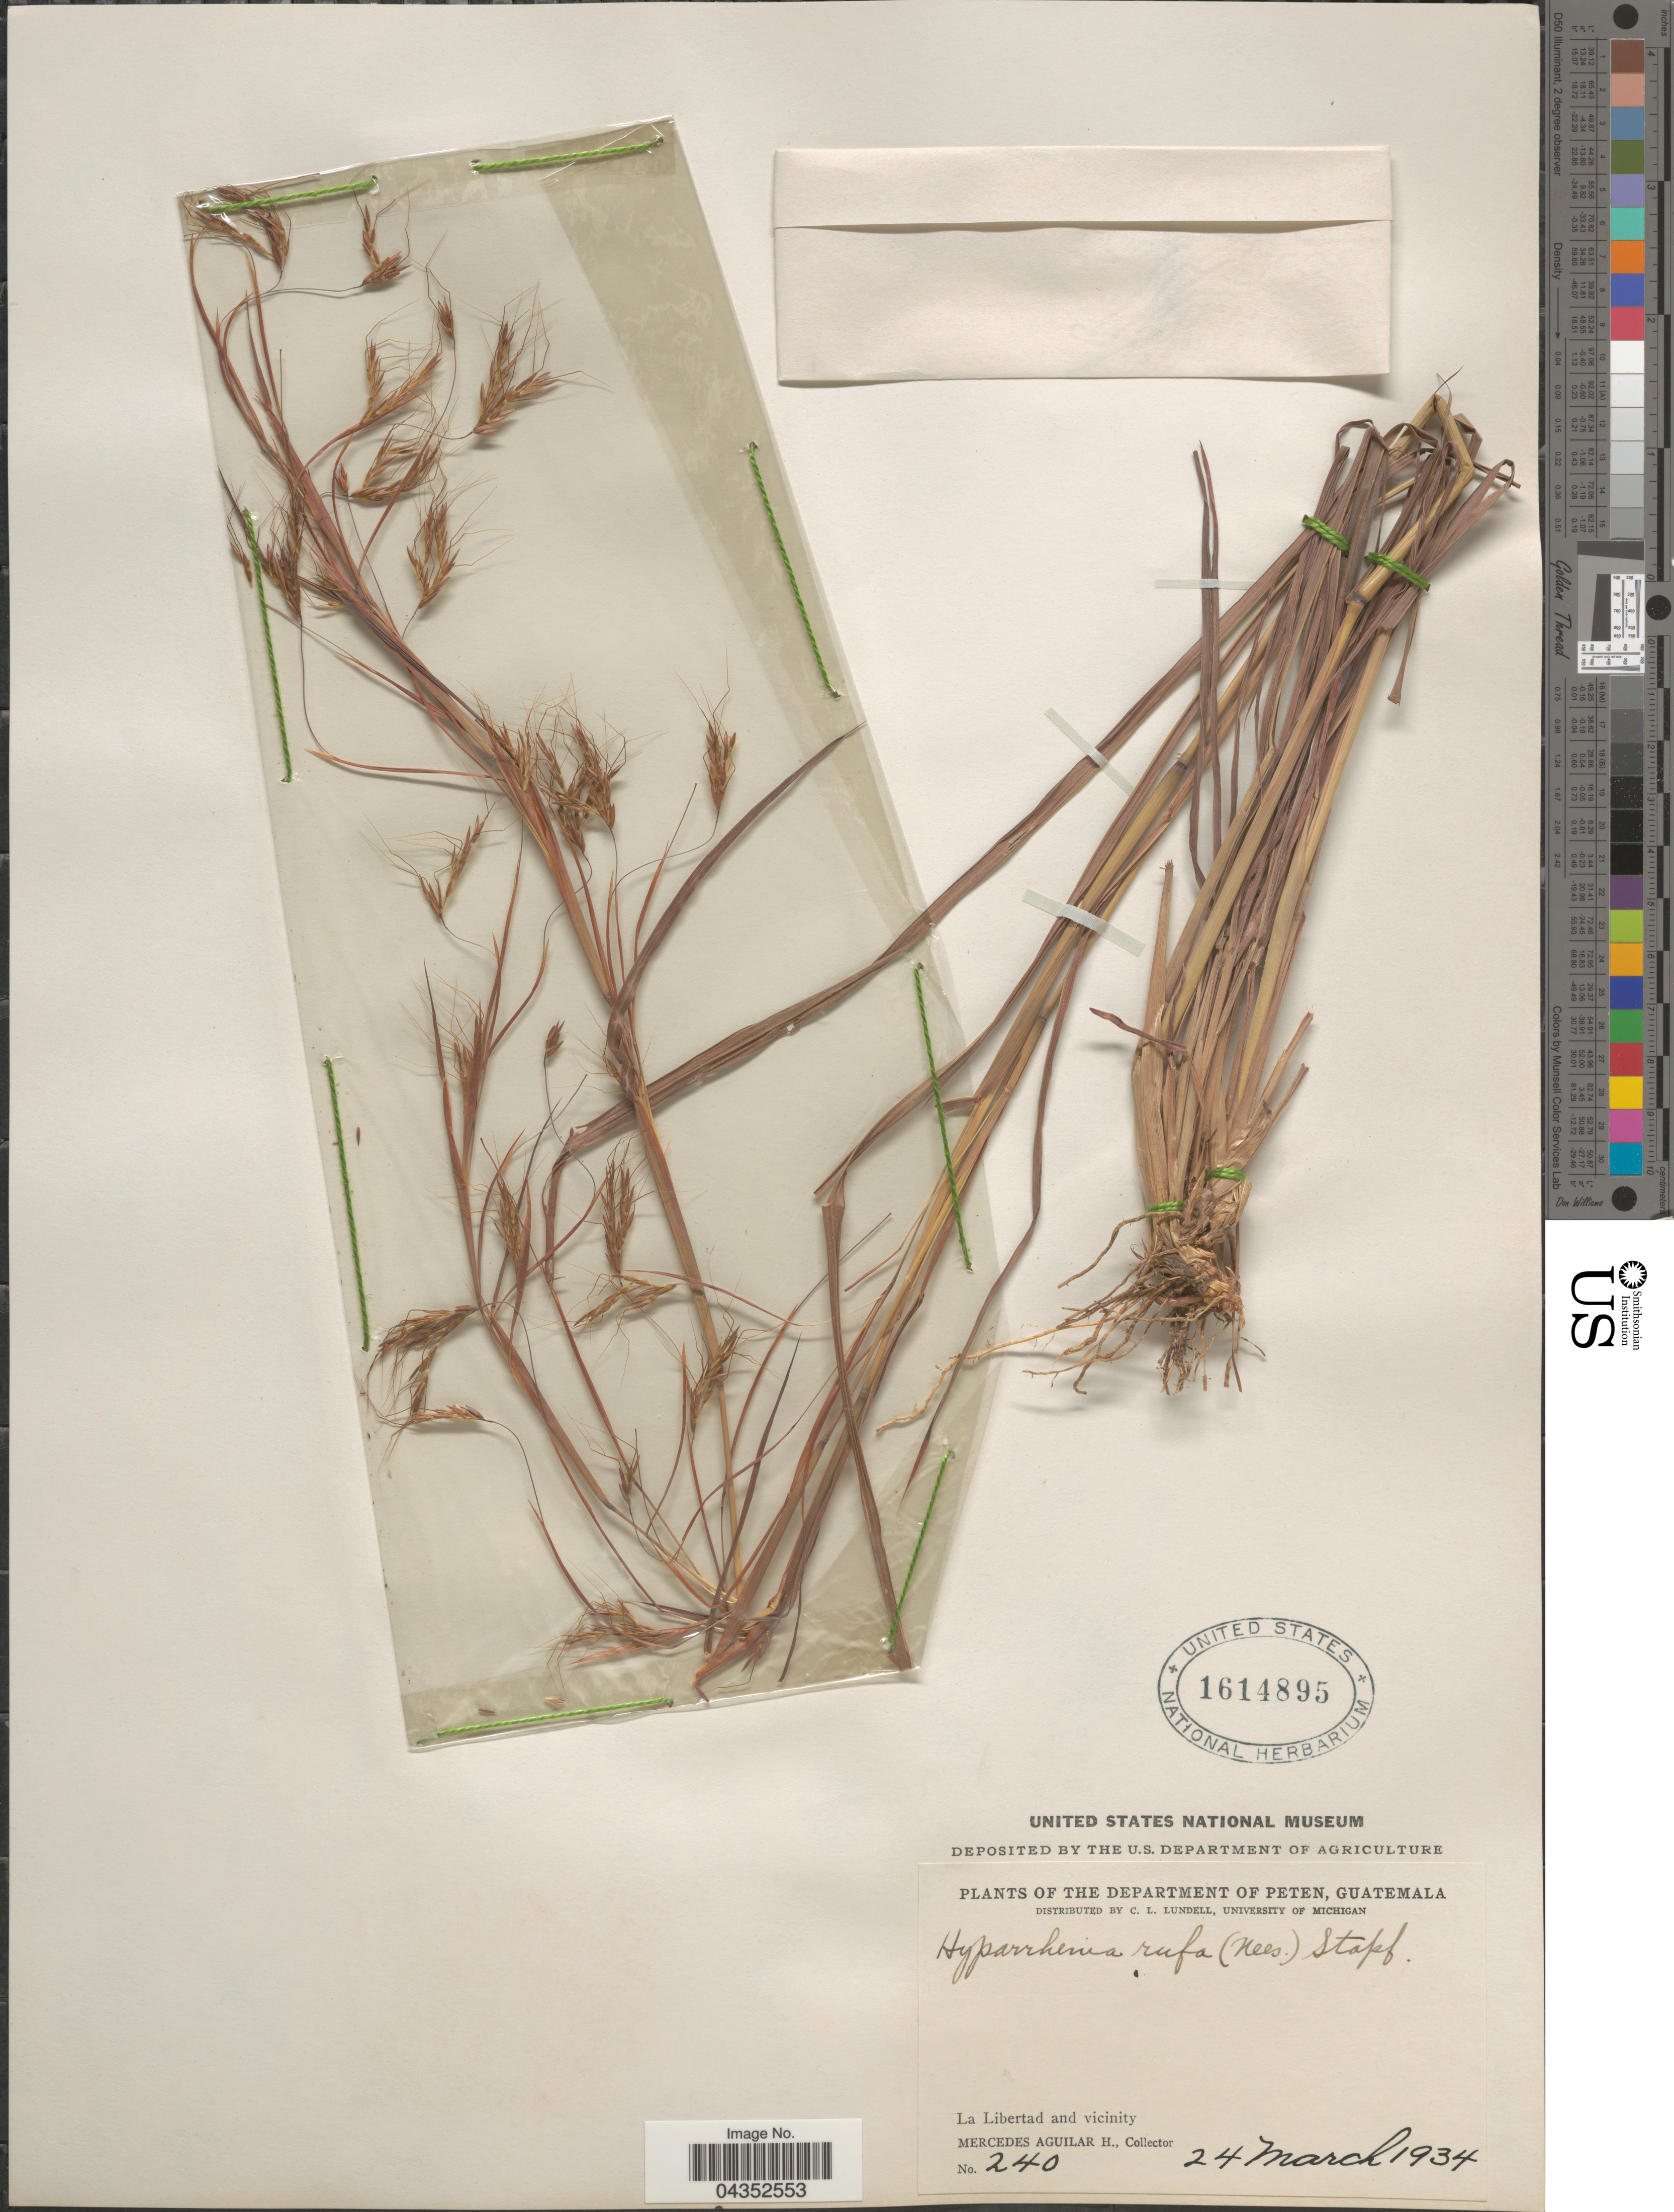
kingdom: Plantae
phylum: Tracheophyta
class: Liliopsida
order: Poales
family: Poaceae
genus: Hyparrhenia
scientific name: Hyparrhenia rufa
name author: (Nees) Stapf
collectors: M. Aguilar H.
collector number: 240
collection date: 1934-03-24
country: Guatemala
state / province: El Peten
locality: The Department of Peten. La Libertad and vicinity.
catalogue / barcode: US 1614895